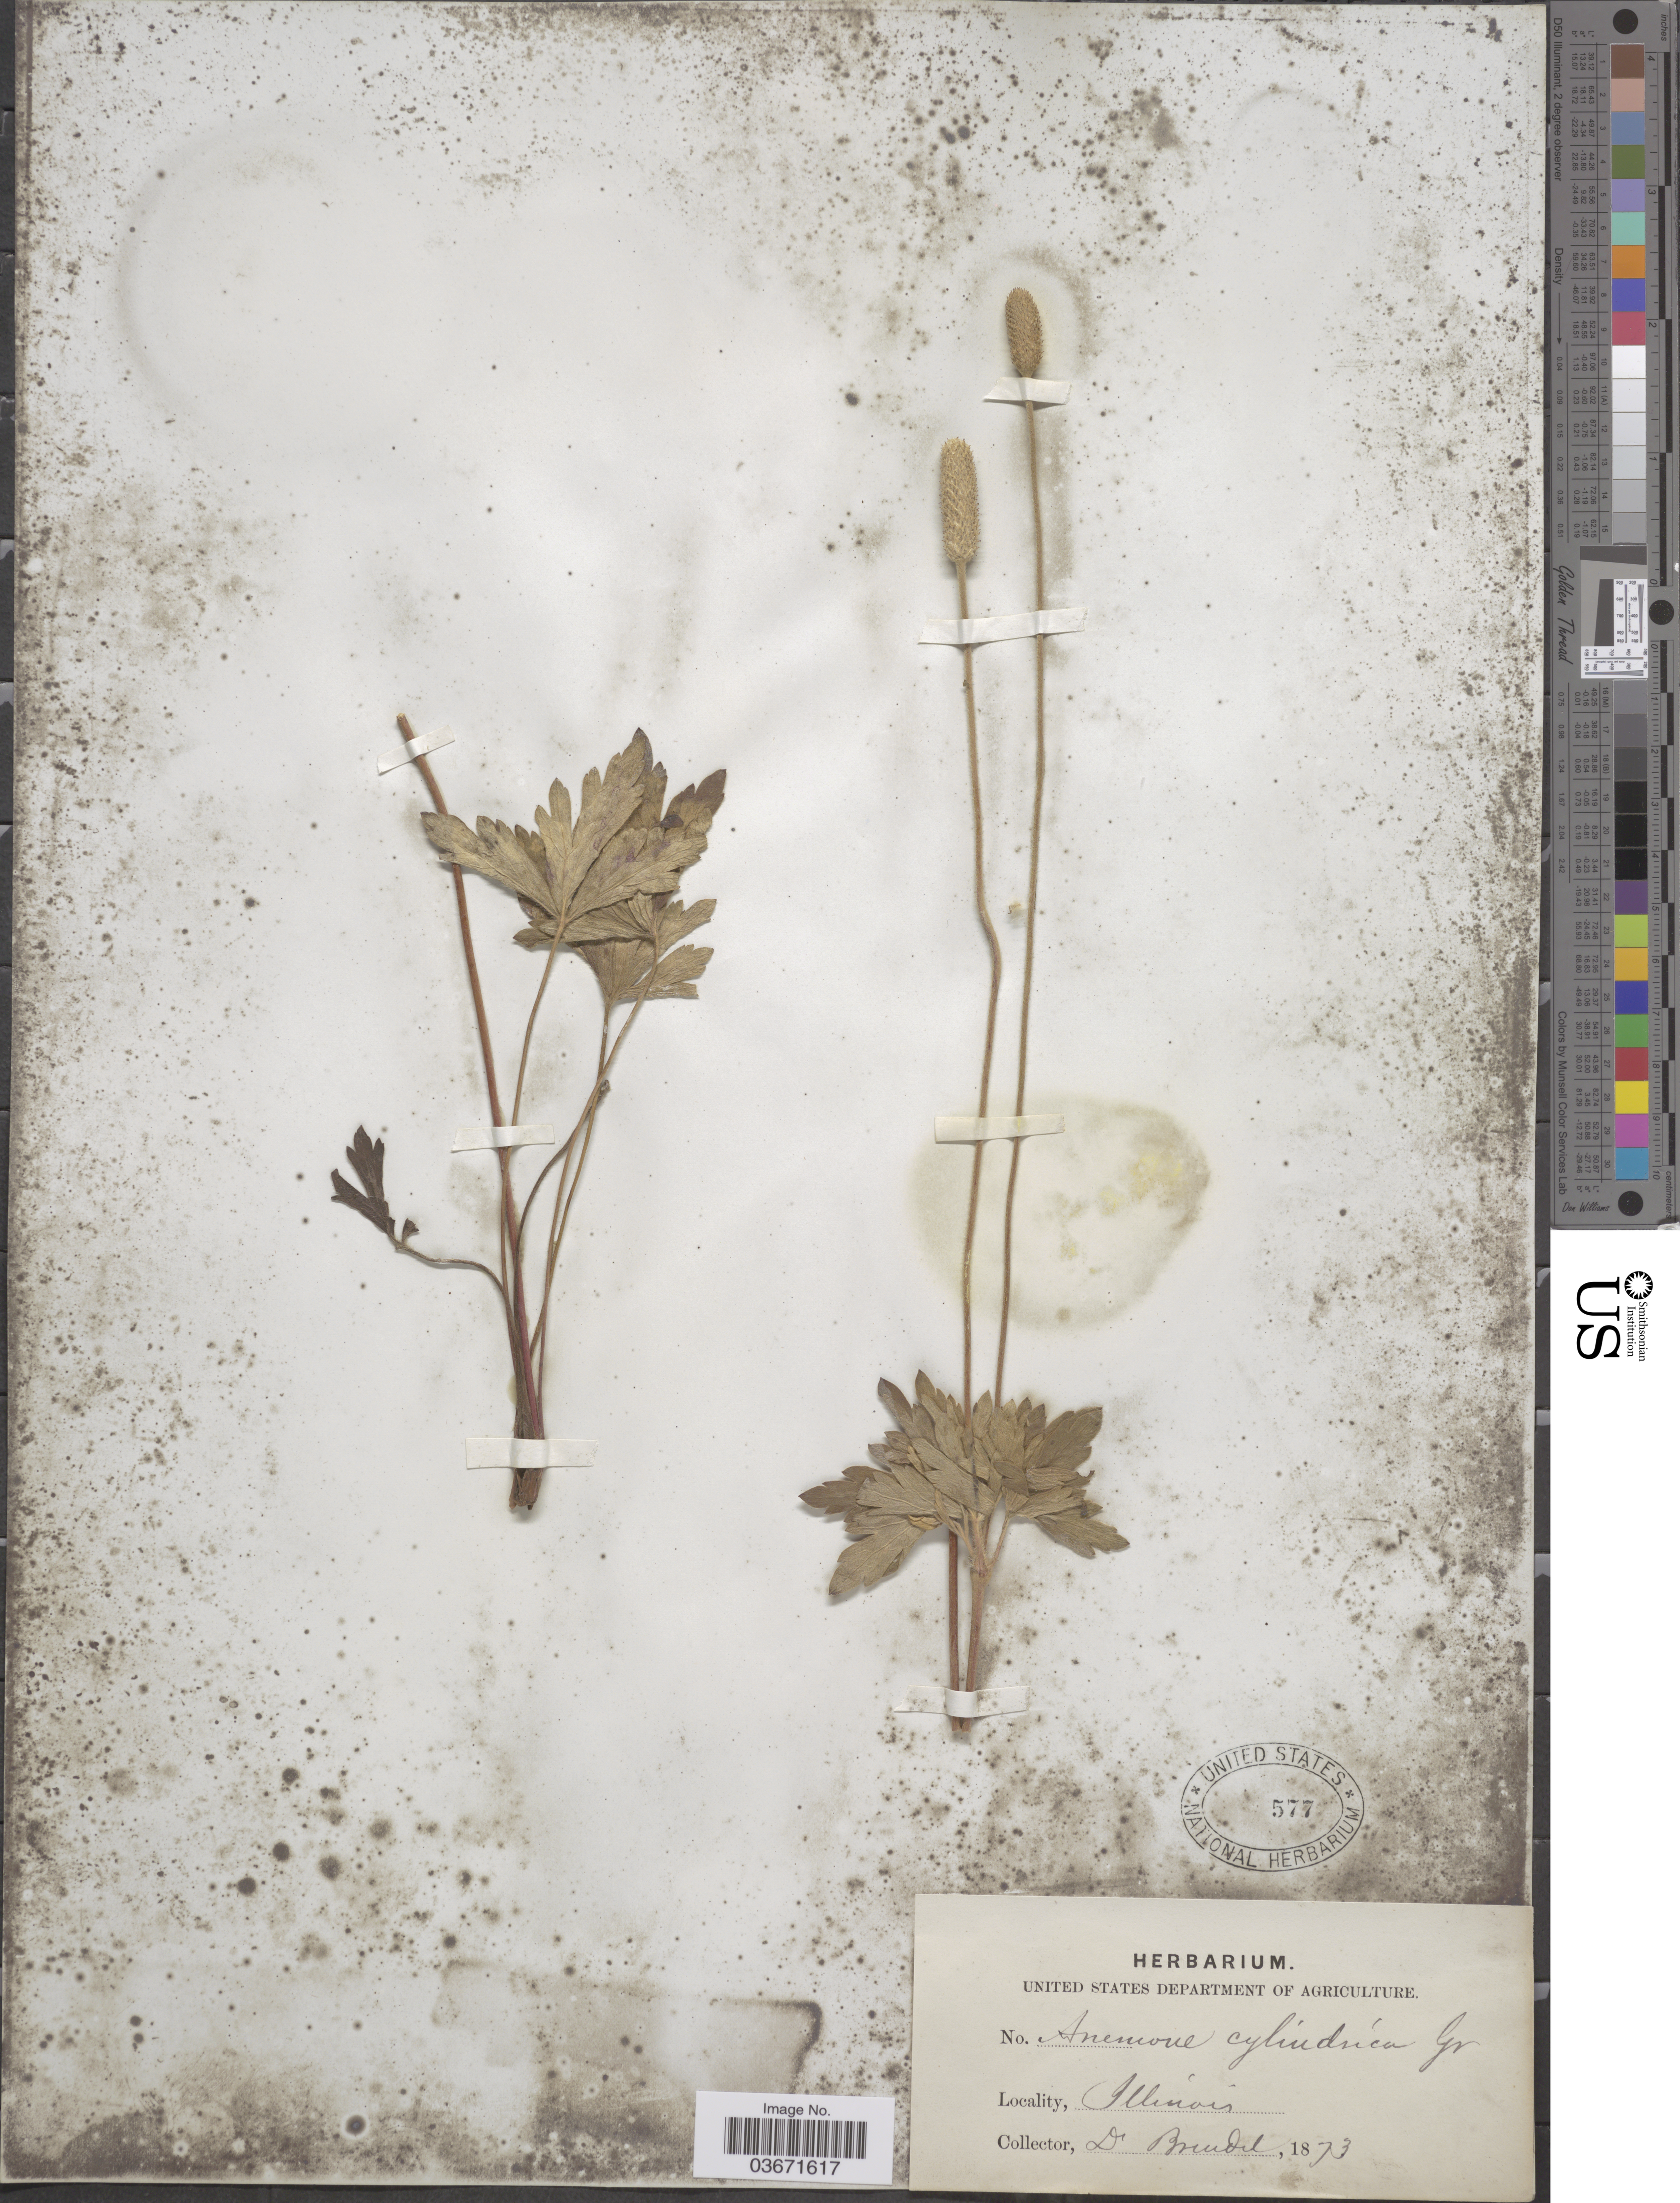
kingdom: Plantae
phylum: Tracheophyta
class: Magnoliopsida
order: Ranunculales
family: Ranunculaceae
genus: Anemone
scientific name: Anemone cylindrica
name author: A. Gray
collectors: -. Brendel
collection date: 1873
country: United States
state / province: Illinois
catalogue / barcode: US 577